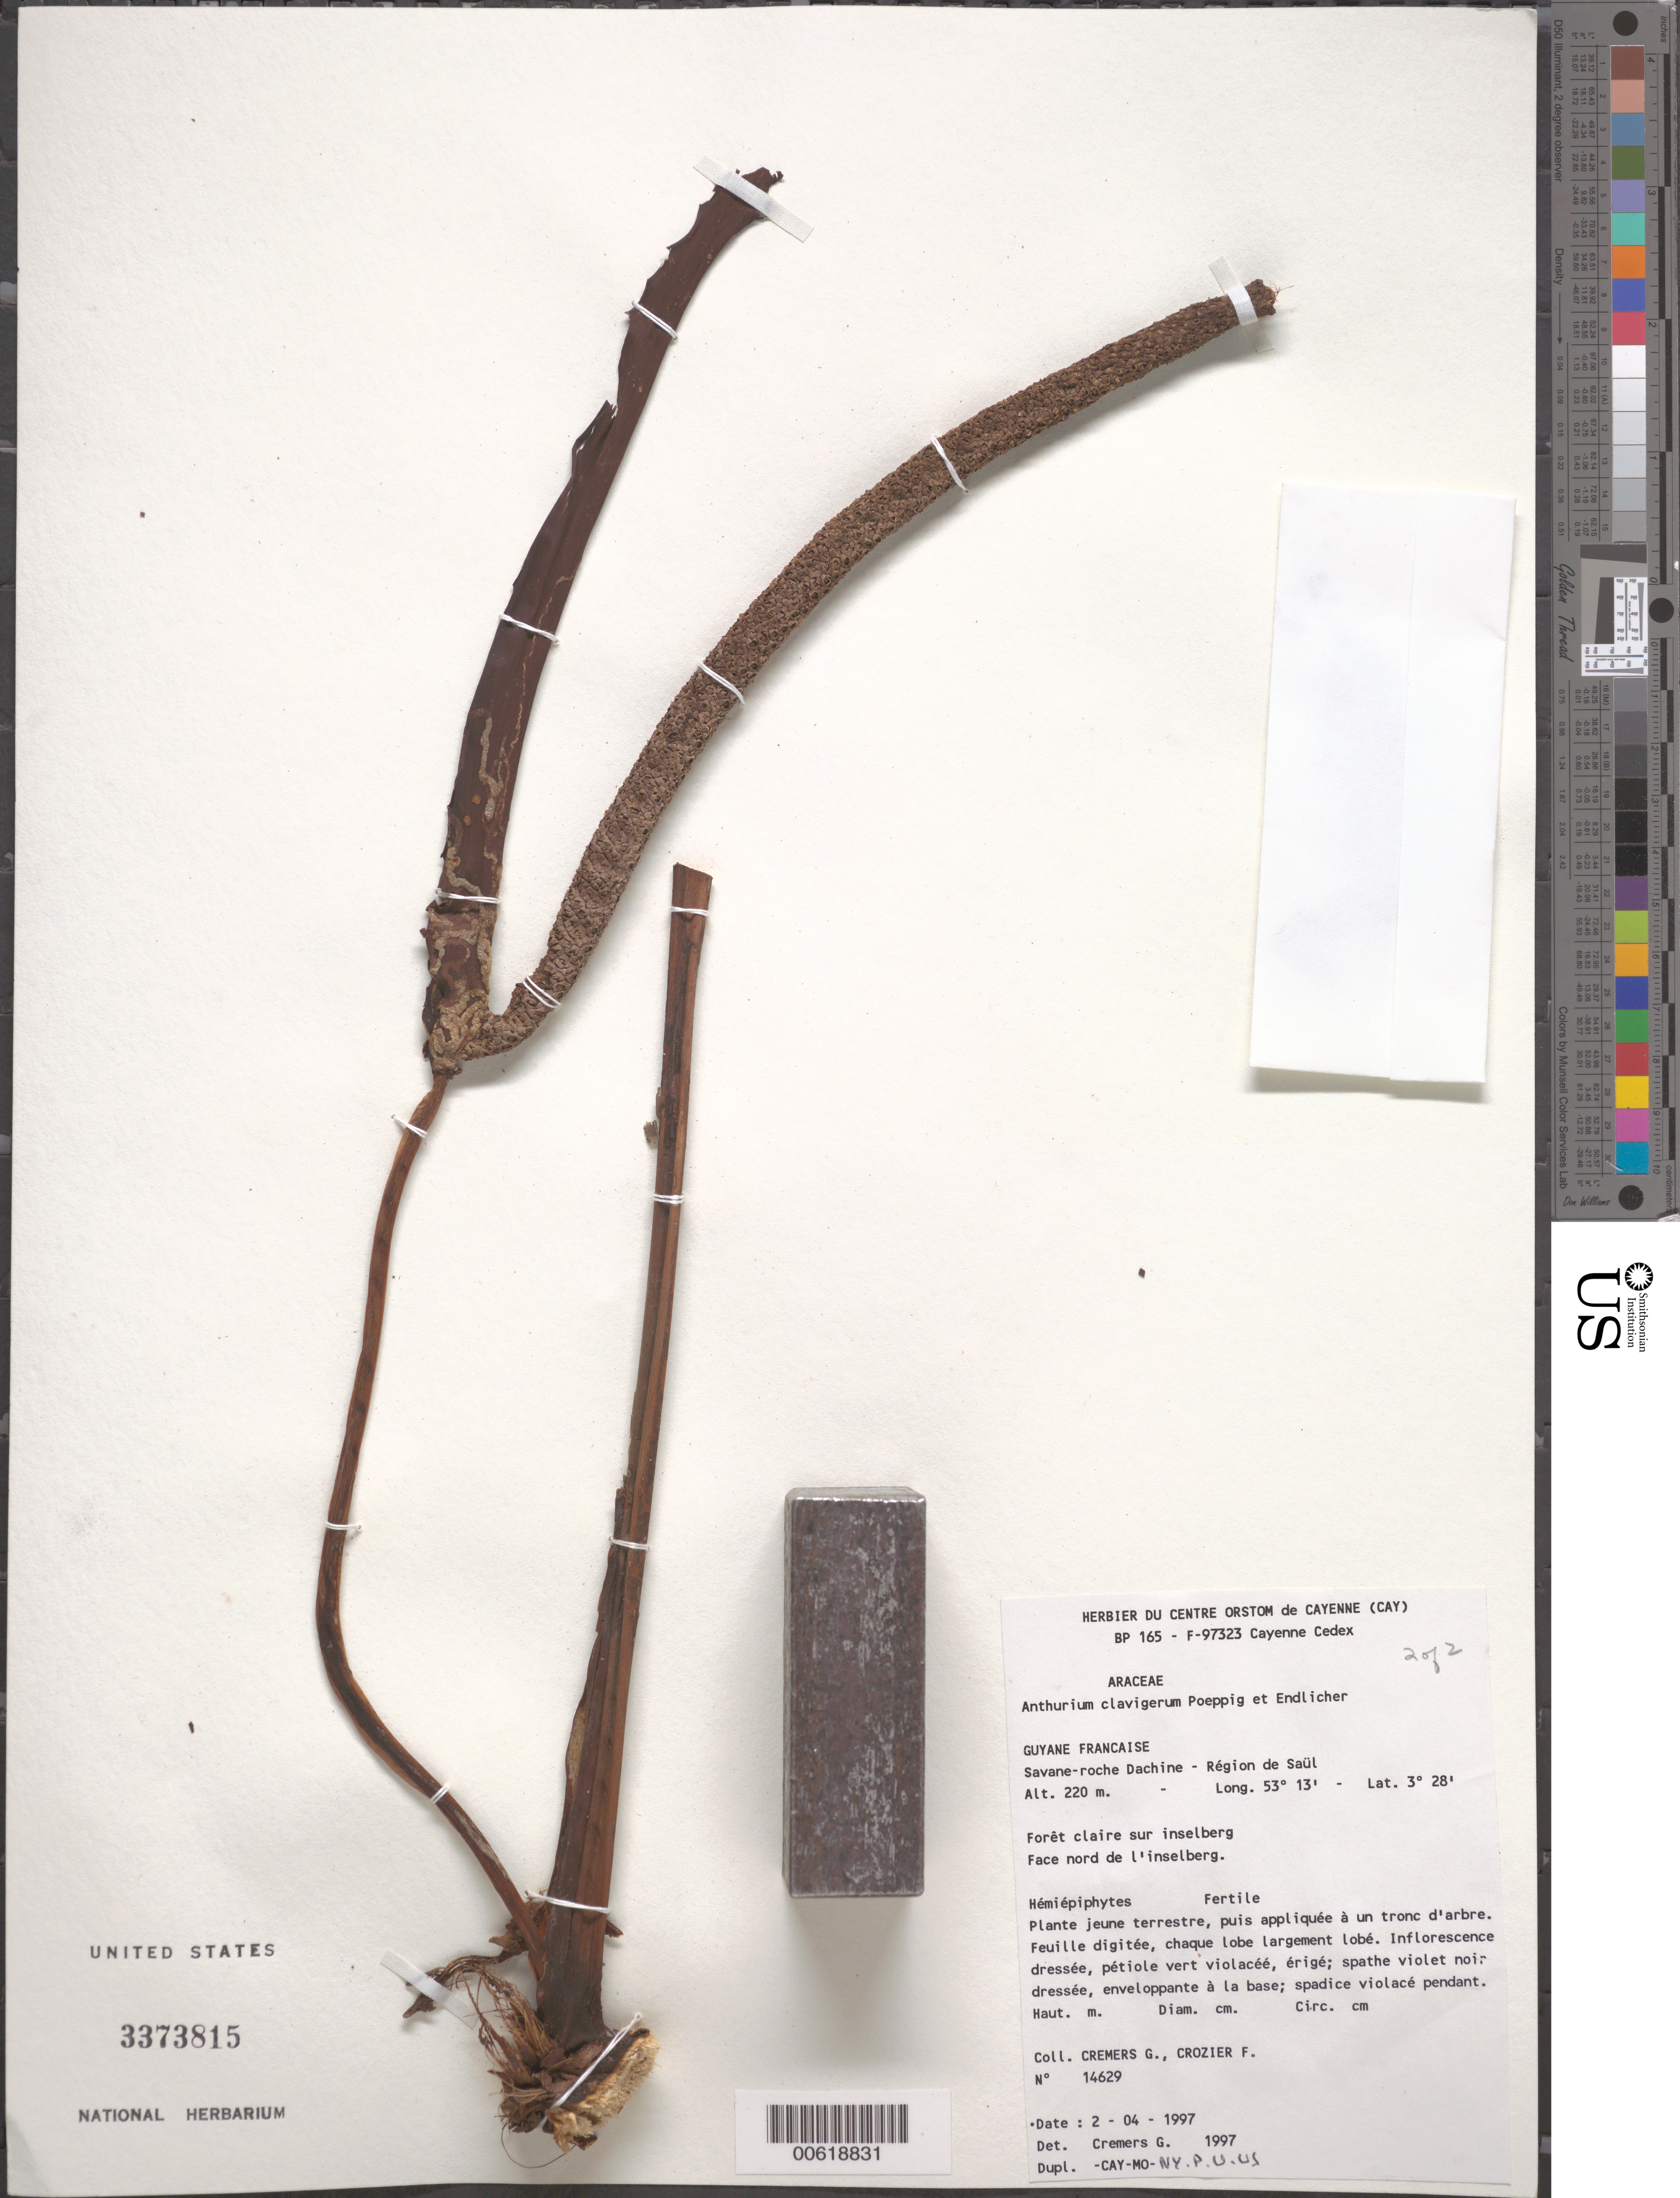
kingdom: Plantae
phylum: Tracheophyta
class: Liliopsida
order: Alismatales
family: Araceae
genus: Anthurium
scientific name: Anthurium clavigerum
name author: Poepp. & Endl.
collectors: G. Cremers & F. Crozier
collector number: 14629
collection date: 1997-04-02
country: French Guiana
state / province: Cayenne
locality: Guyane Francaise. Savane-roche Dachine - Région de Saül. Forêt claire sur inselberg. Face nord de l'inselberg.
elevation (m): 220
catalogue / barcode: US 3373815